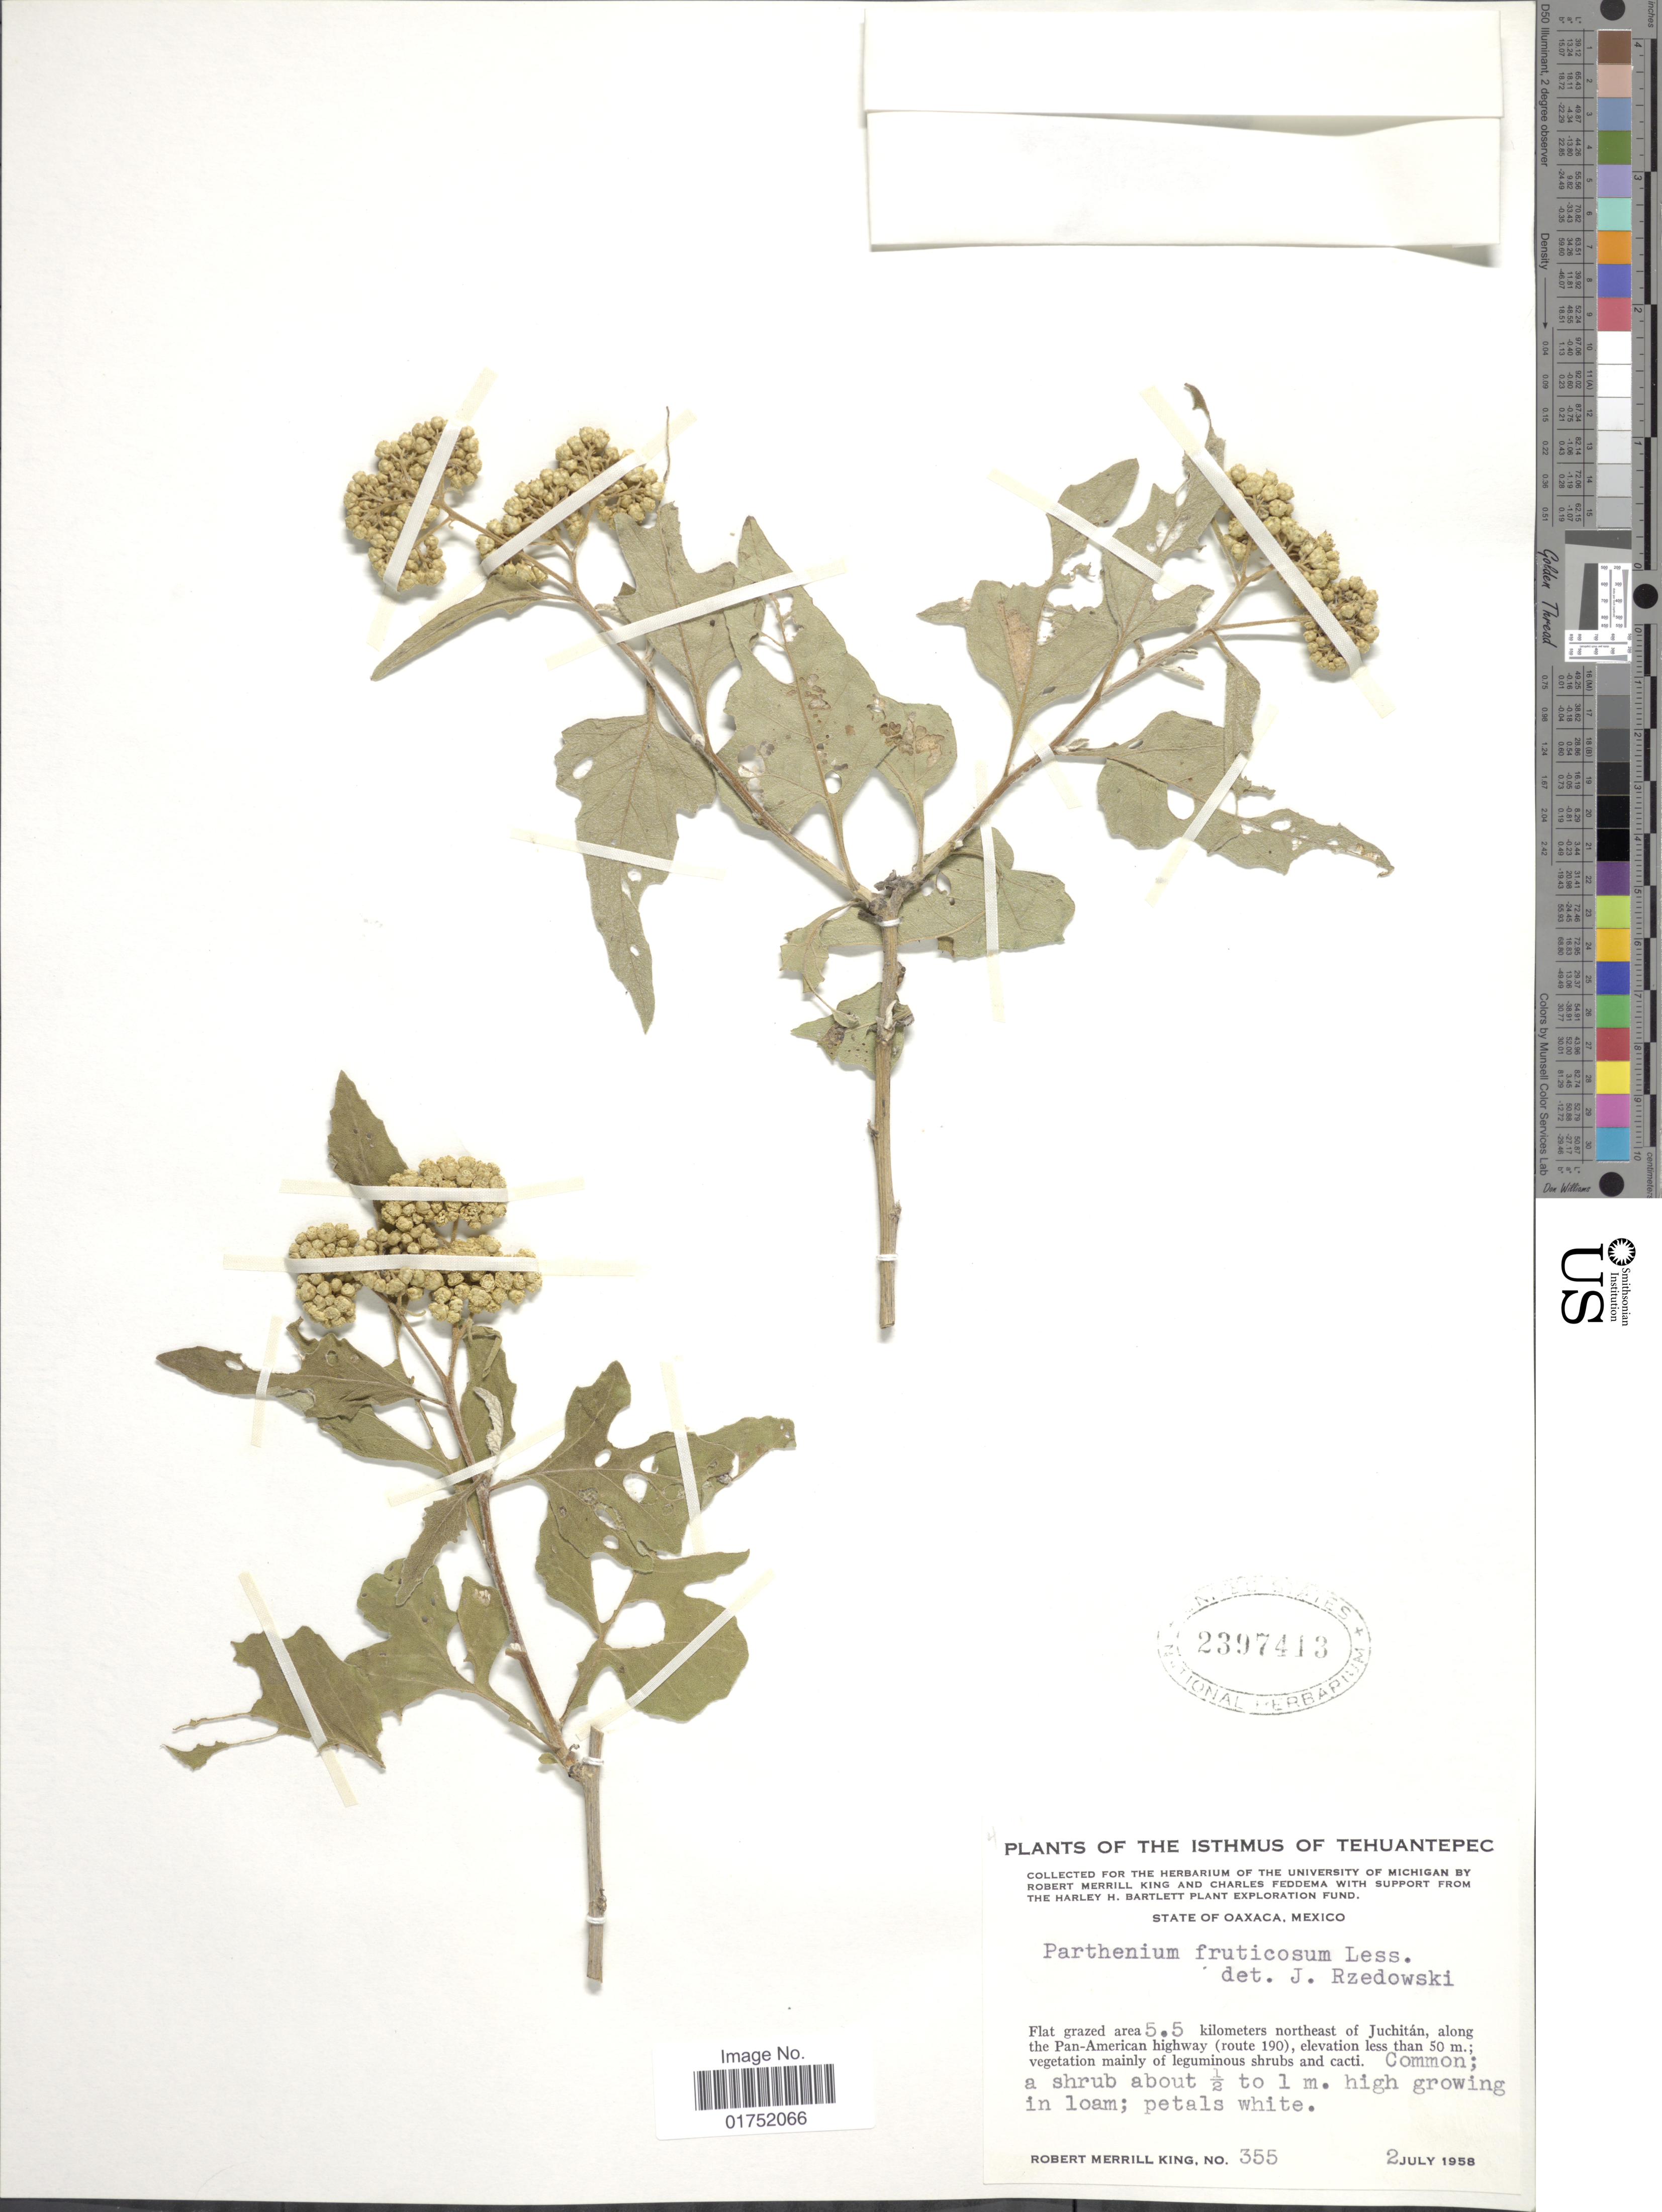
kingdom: Plantae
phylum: Tracheophyta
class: Magnoliopsida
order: Asterales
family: Asteraceae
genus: Parthenium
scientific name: Parthenium fruticosum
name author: Less.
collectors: R. M. King & C. Feddema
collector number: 355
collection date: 1958-07-02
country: Mexico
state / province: Oaxaca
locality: Isthmus of Tehuantepec, 5.5 kilometers northeast of Juchitan, along the Pan-American highway (route 190)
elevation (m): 50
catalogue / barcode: US 2397413